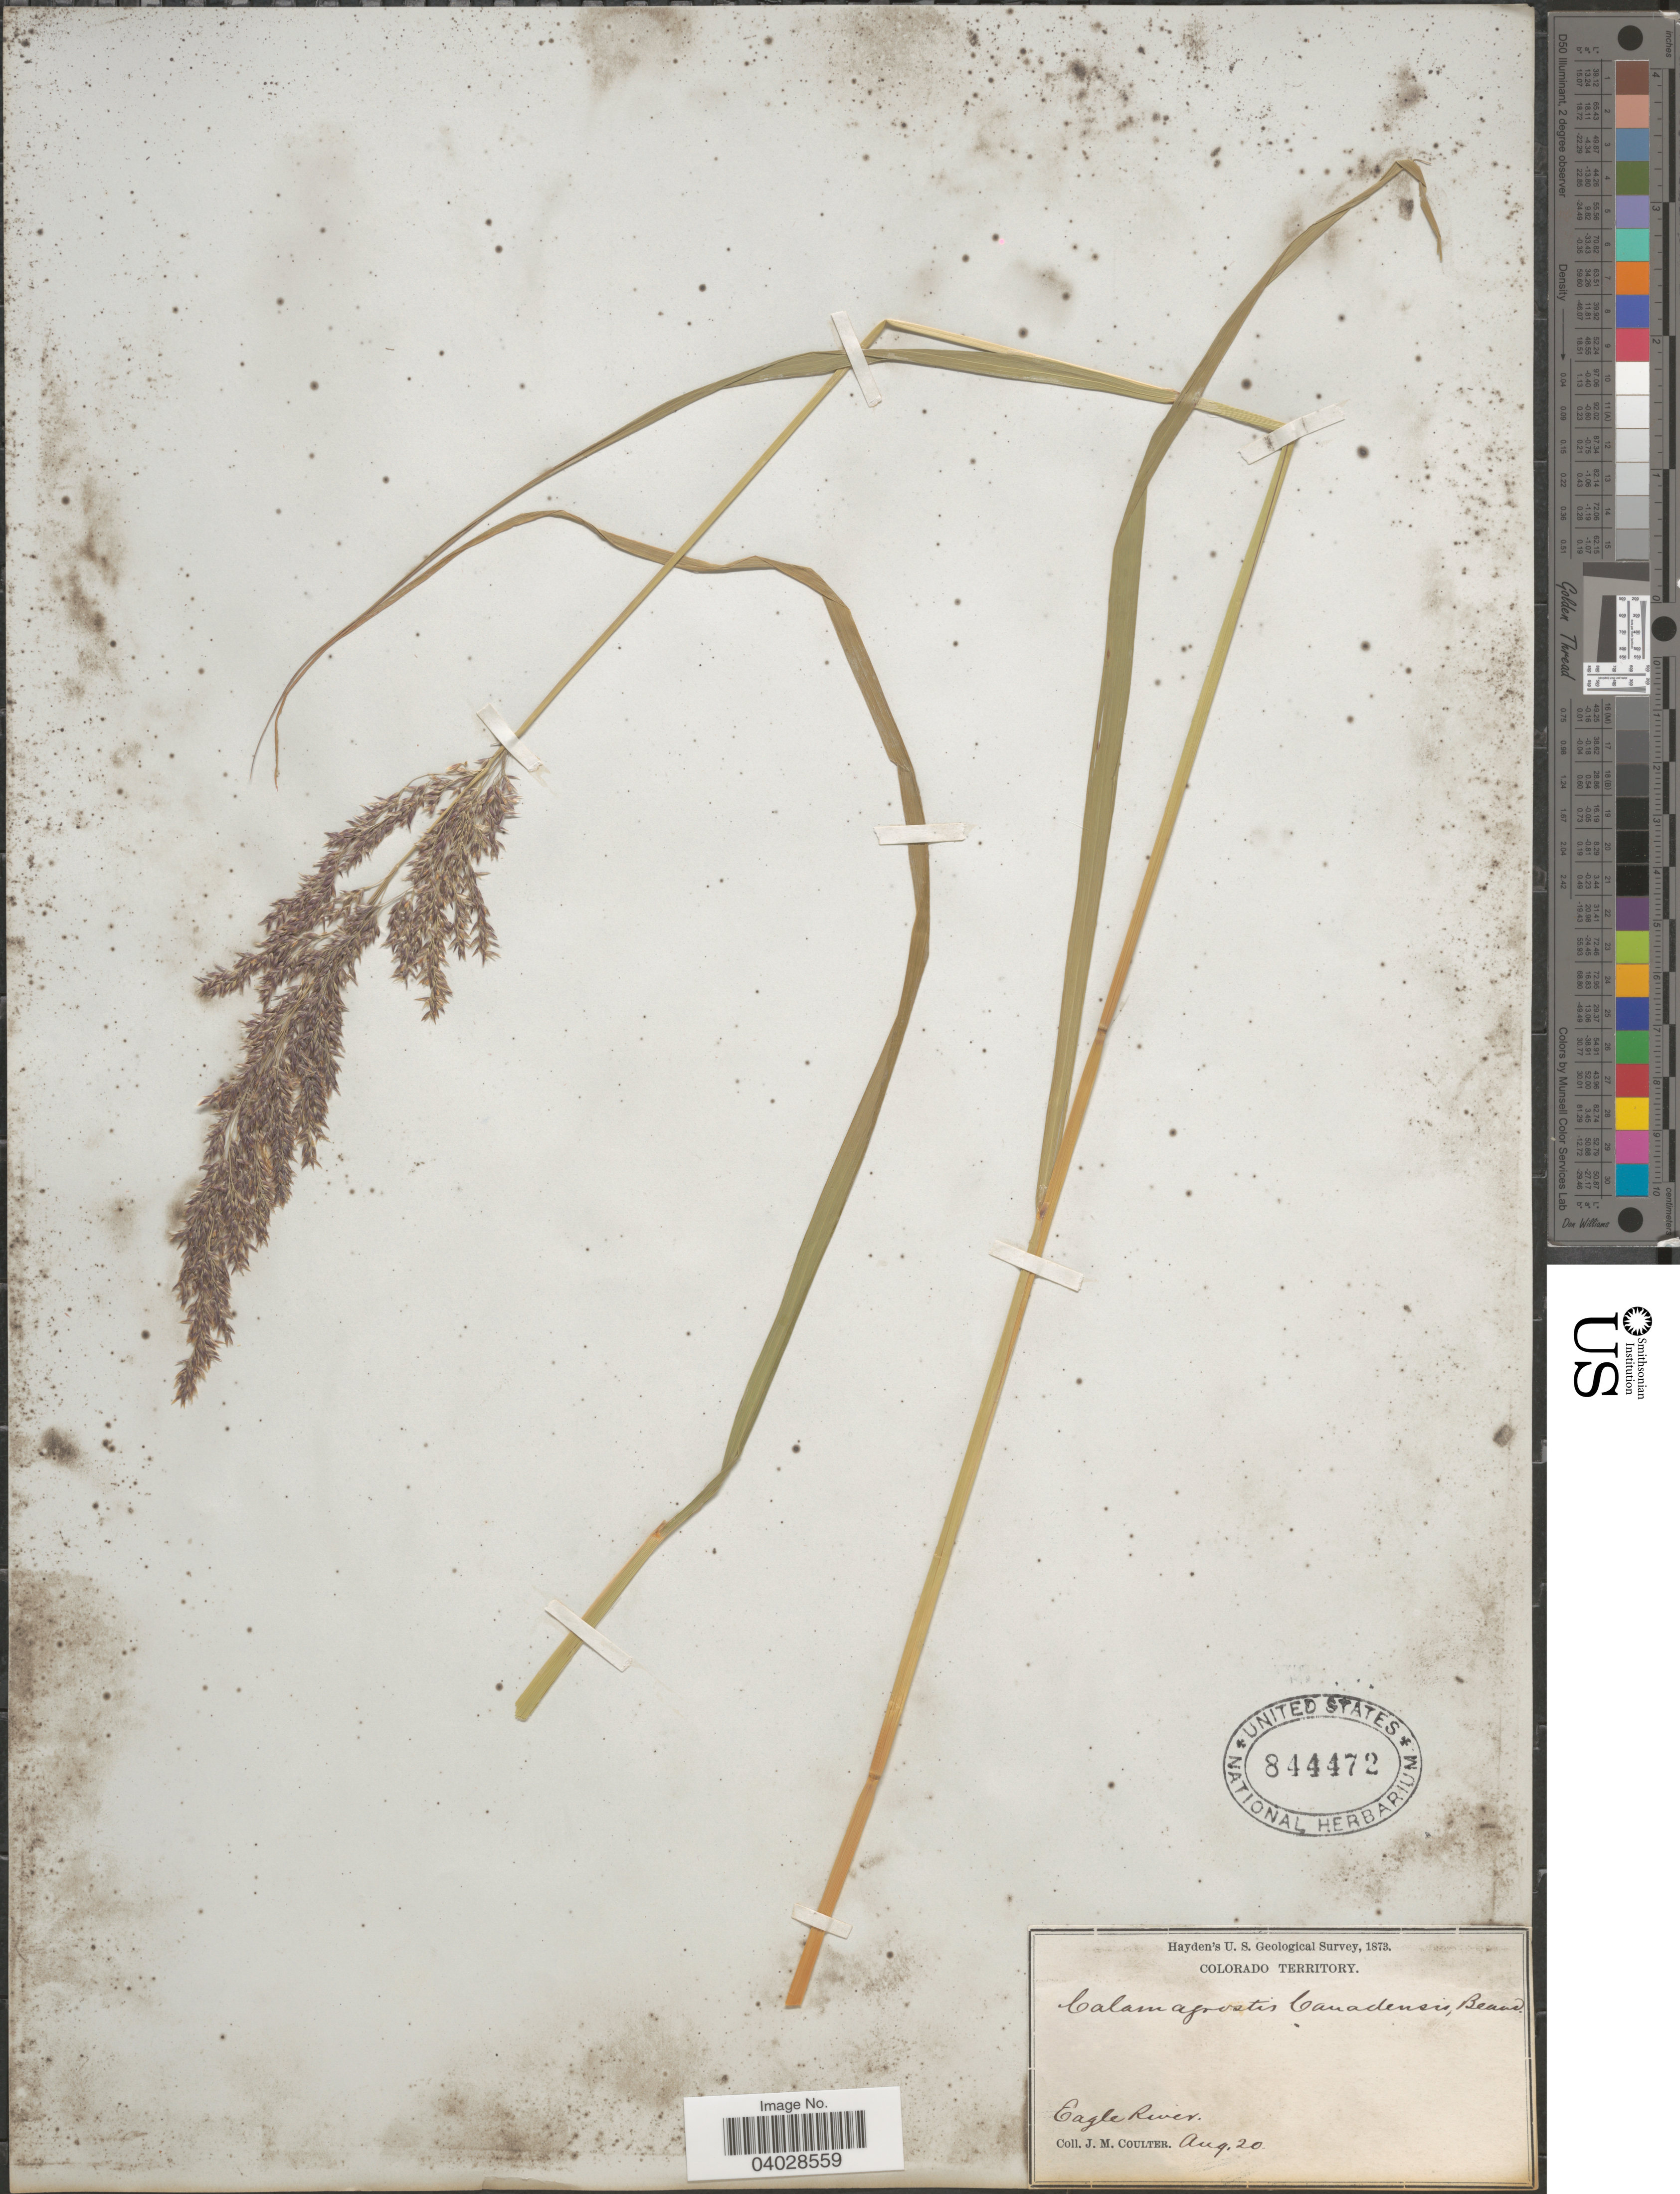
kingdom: Plantae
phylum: Tracheophyta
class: Liliopsida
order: Poales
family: Poaceae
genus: Calamagrostis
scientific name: Calamagrostis canadensis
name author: (Michx.) P. Beauv.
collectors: J. M. Coulter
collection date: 1873-08-20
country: United States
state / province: Colorado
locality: Eagle River.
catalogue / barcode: US 844472